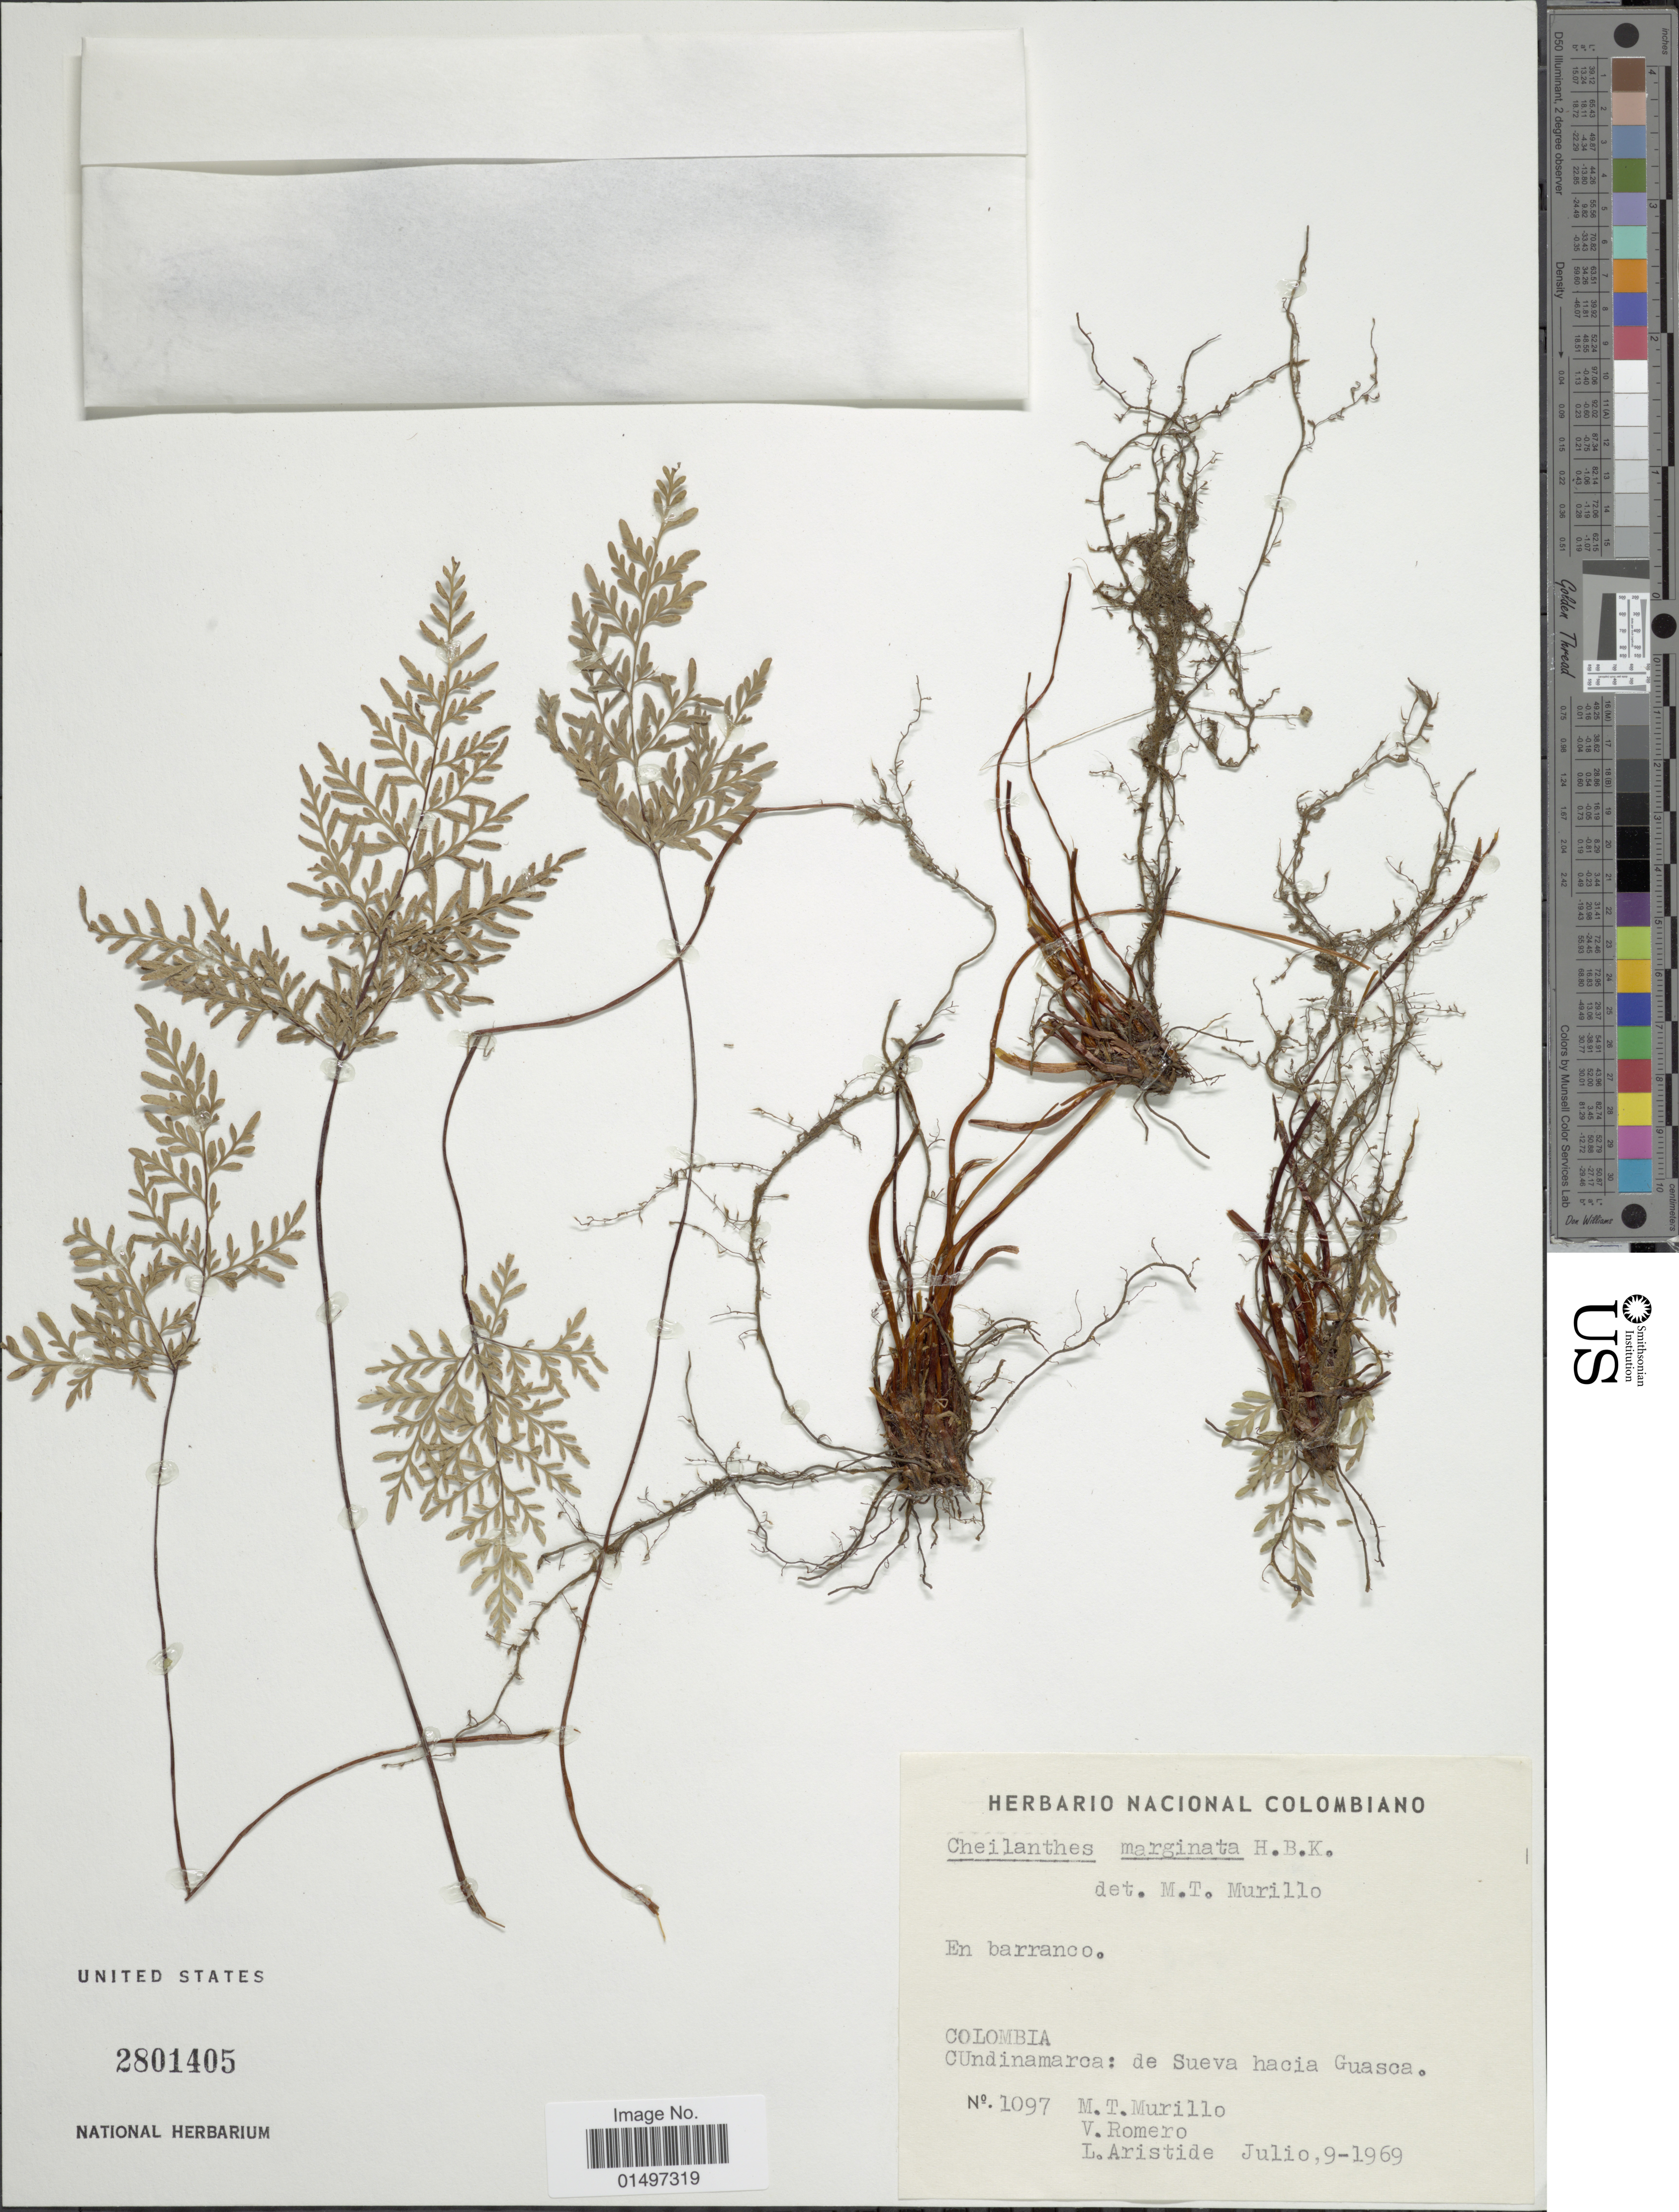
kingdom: Plantae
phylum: Tracheophyta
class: Polypodiopsida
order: Polypodiales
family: Pteridaceae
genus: Gaga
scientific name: Gaga marginata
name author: (Kunth) Fay W. Li & Windham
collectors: M. Murillo, V. Romero & L. Aristide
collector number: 1097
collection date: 1969-07-09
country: Colombia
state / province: Cundinamarca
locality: De Seuva hacia Guasca.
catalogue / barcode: US 2801405